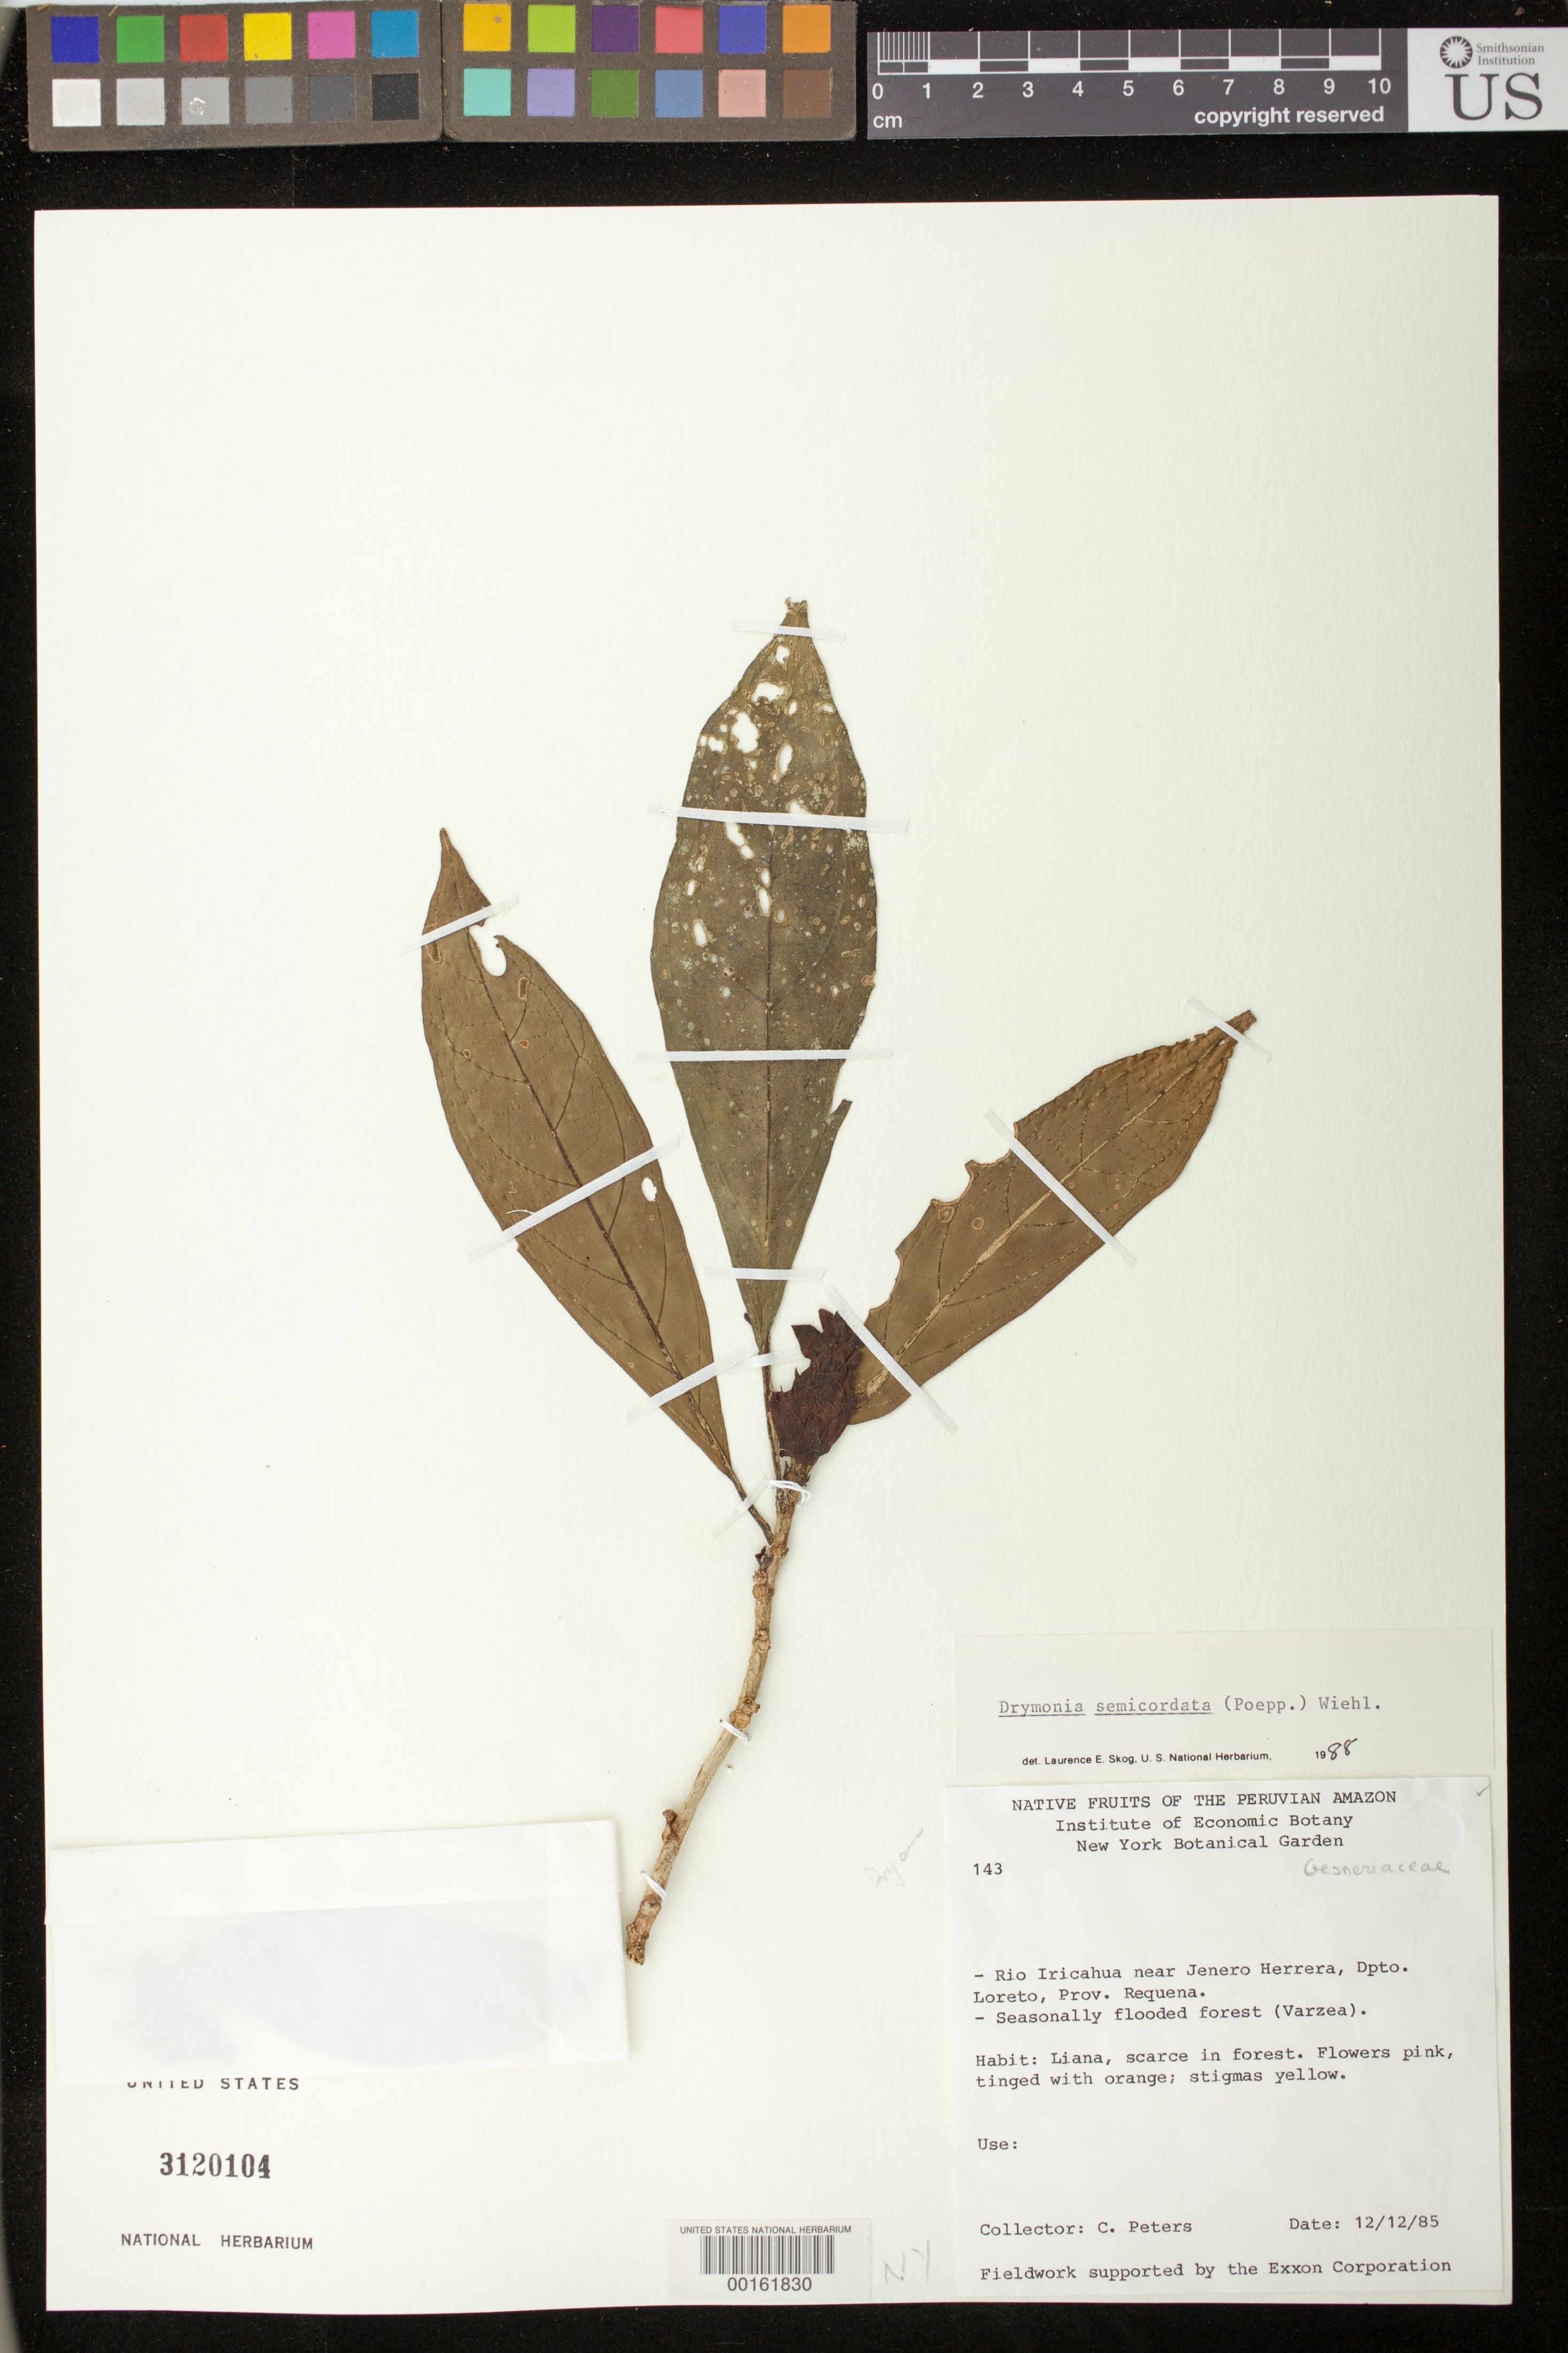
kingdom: Plantae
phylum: Tracheophyta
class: Magnoliopsida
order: Lamiales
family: Gesneriaceae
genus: Drymonia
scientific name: Drymonia semicordata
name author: (Poepp.) Wiehler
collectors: C. Peters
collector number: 143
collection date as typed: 12 Dec 1985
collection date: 1985-12-12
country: Peru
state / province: Loreto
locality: Prov. Requena; Rio Iricahua near Jenero Herrera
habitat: Seasonally flooded forest (varzea)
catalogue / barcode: US 3120104